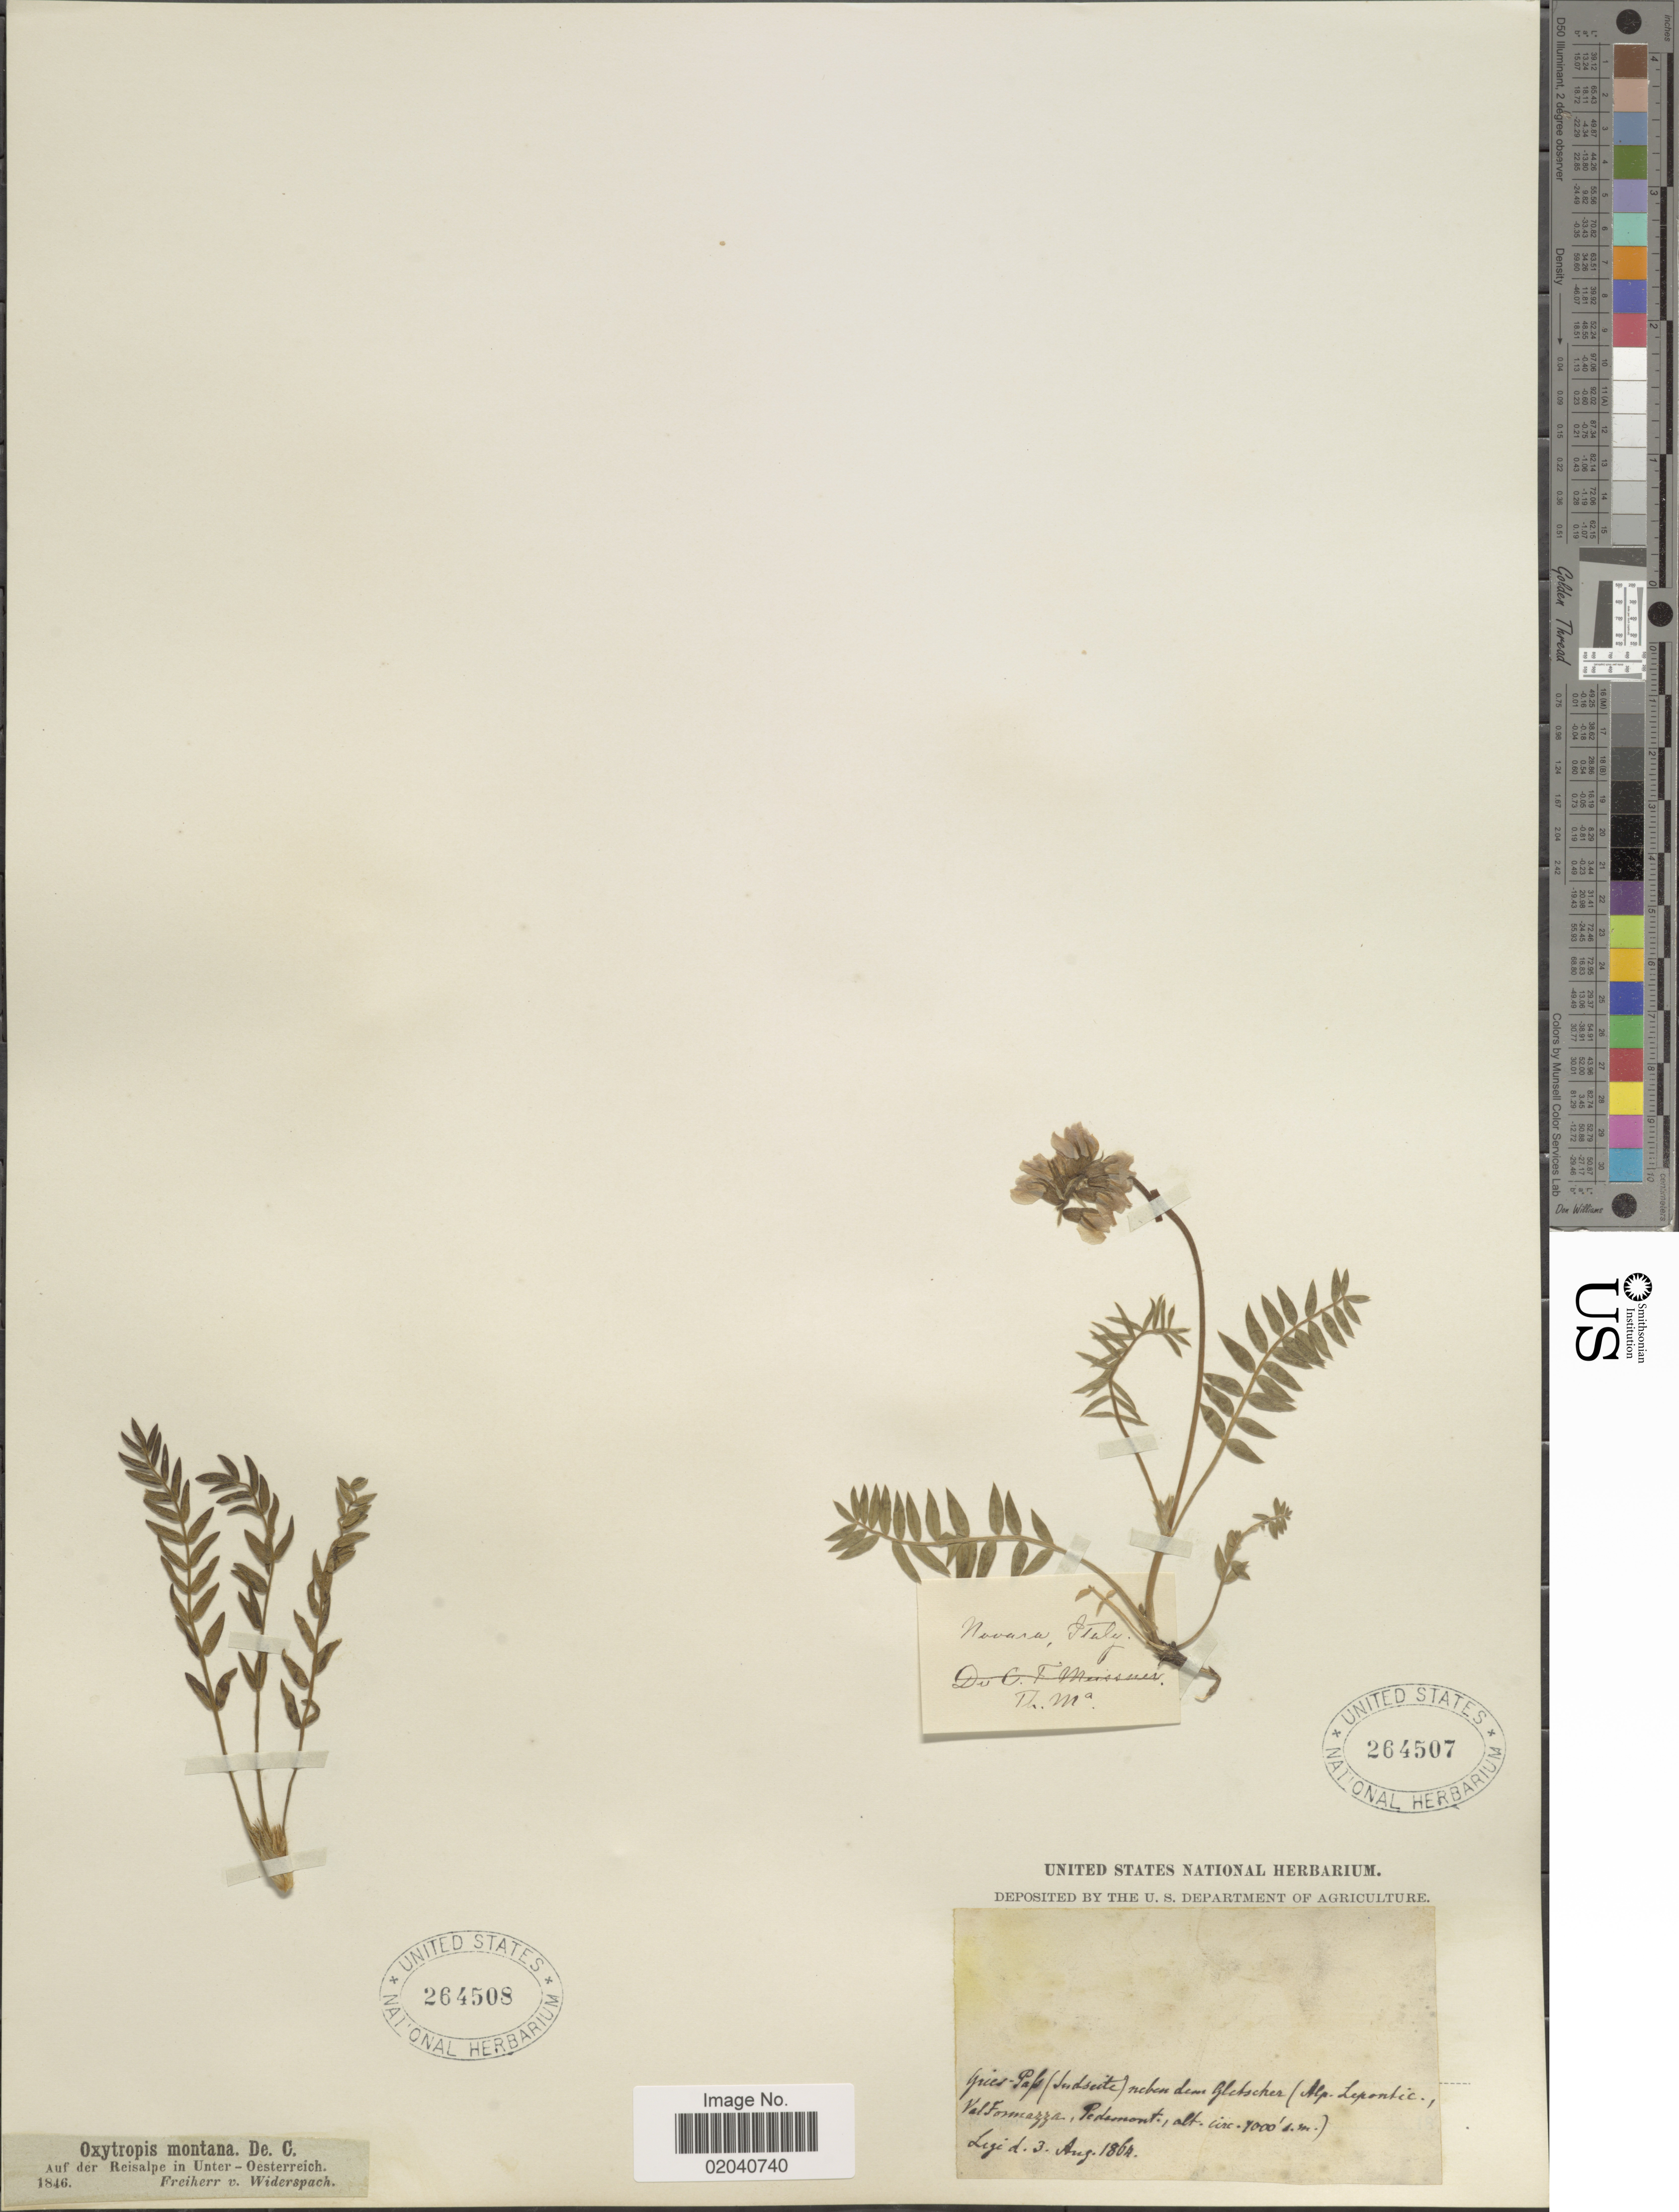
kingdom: Plantae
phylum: Tracheophyta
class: Magnoliopsida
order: Fabales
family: Fabaceae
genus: Oxytropis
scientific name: Oxytropis montana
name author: (L.) DC.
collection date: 1864-08-03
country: Italy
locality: Gnies Pass (Sudseite) neben dem Gletscher (Alp. Lepontic., Val Fornmazza Pedemont [interpreted]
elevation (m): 2134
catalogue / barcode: US 264507